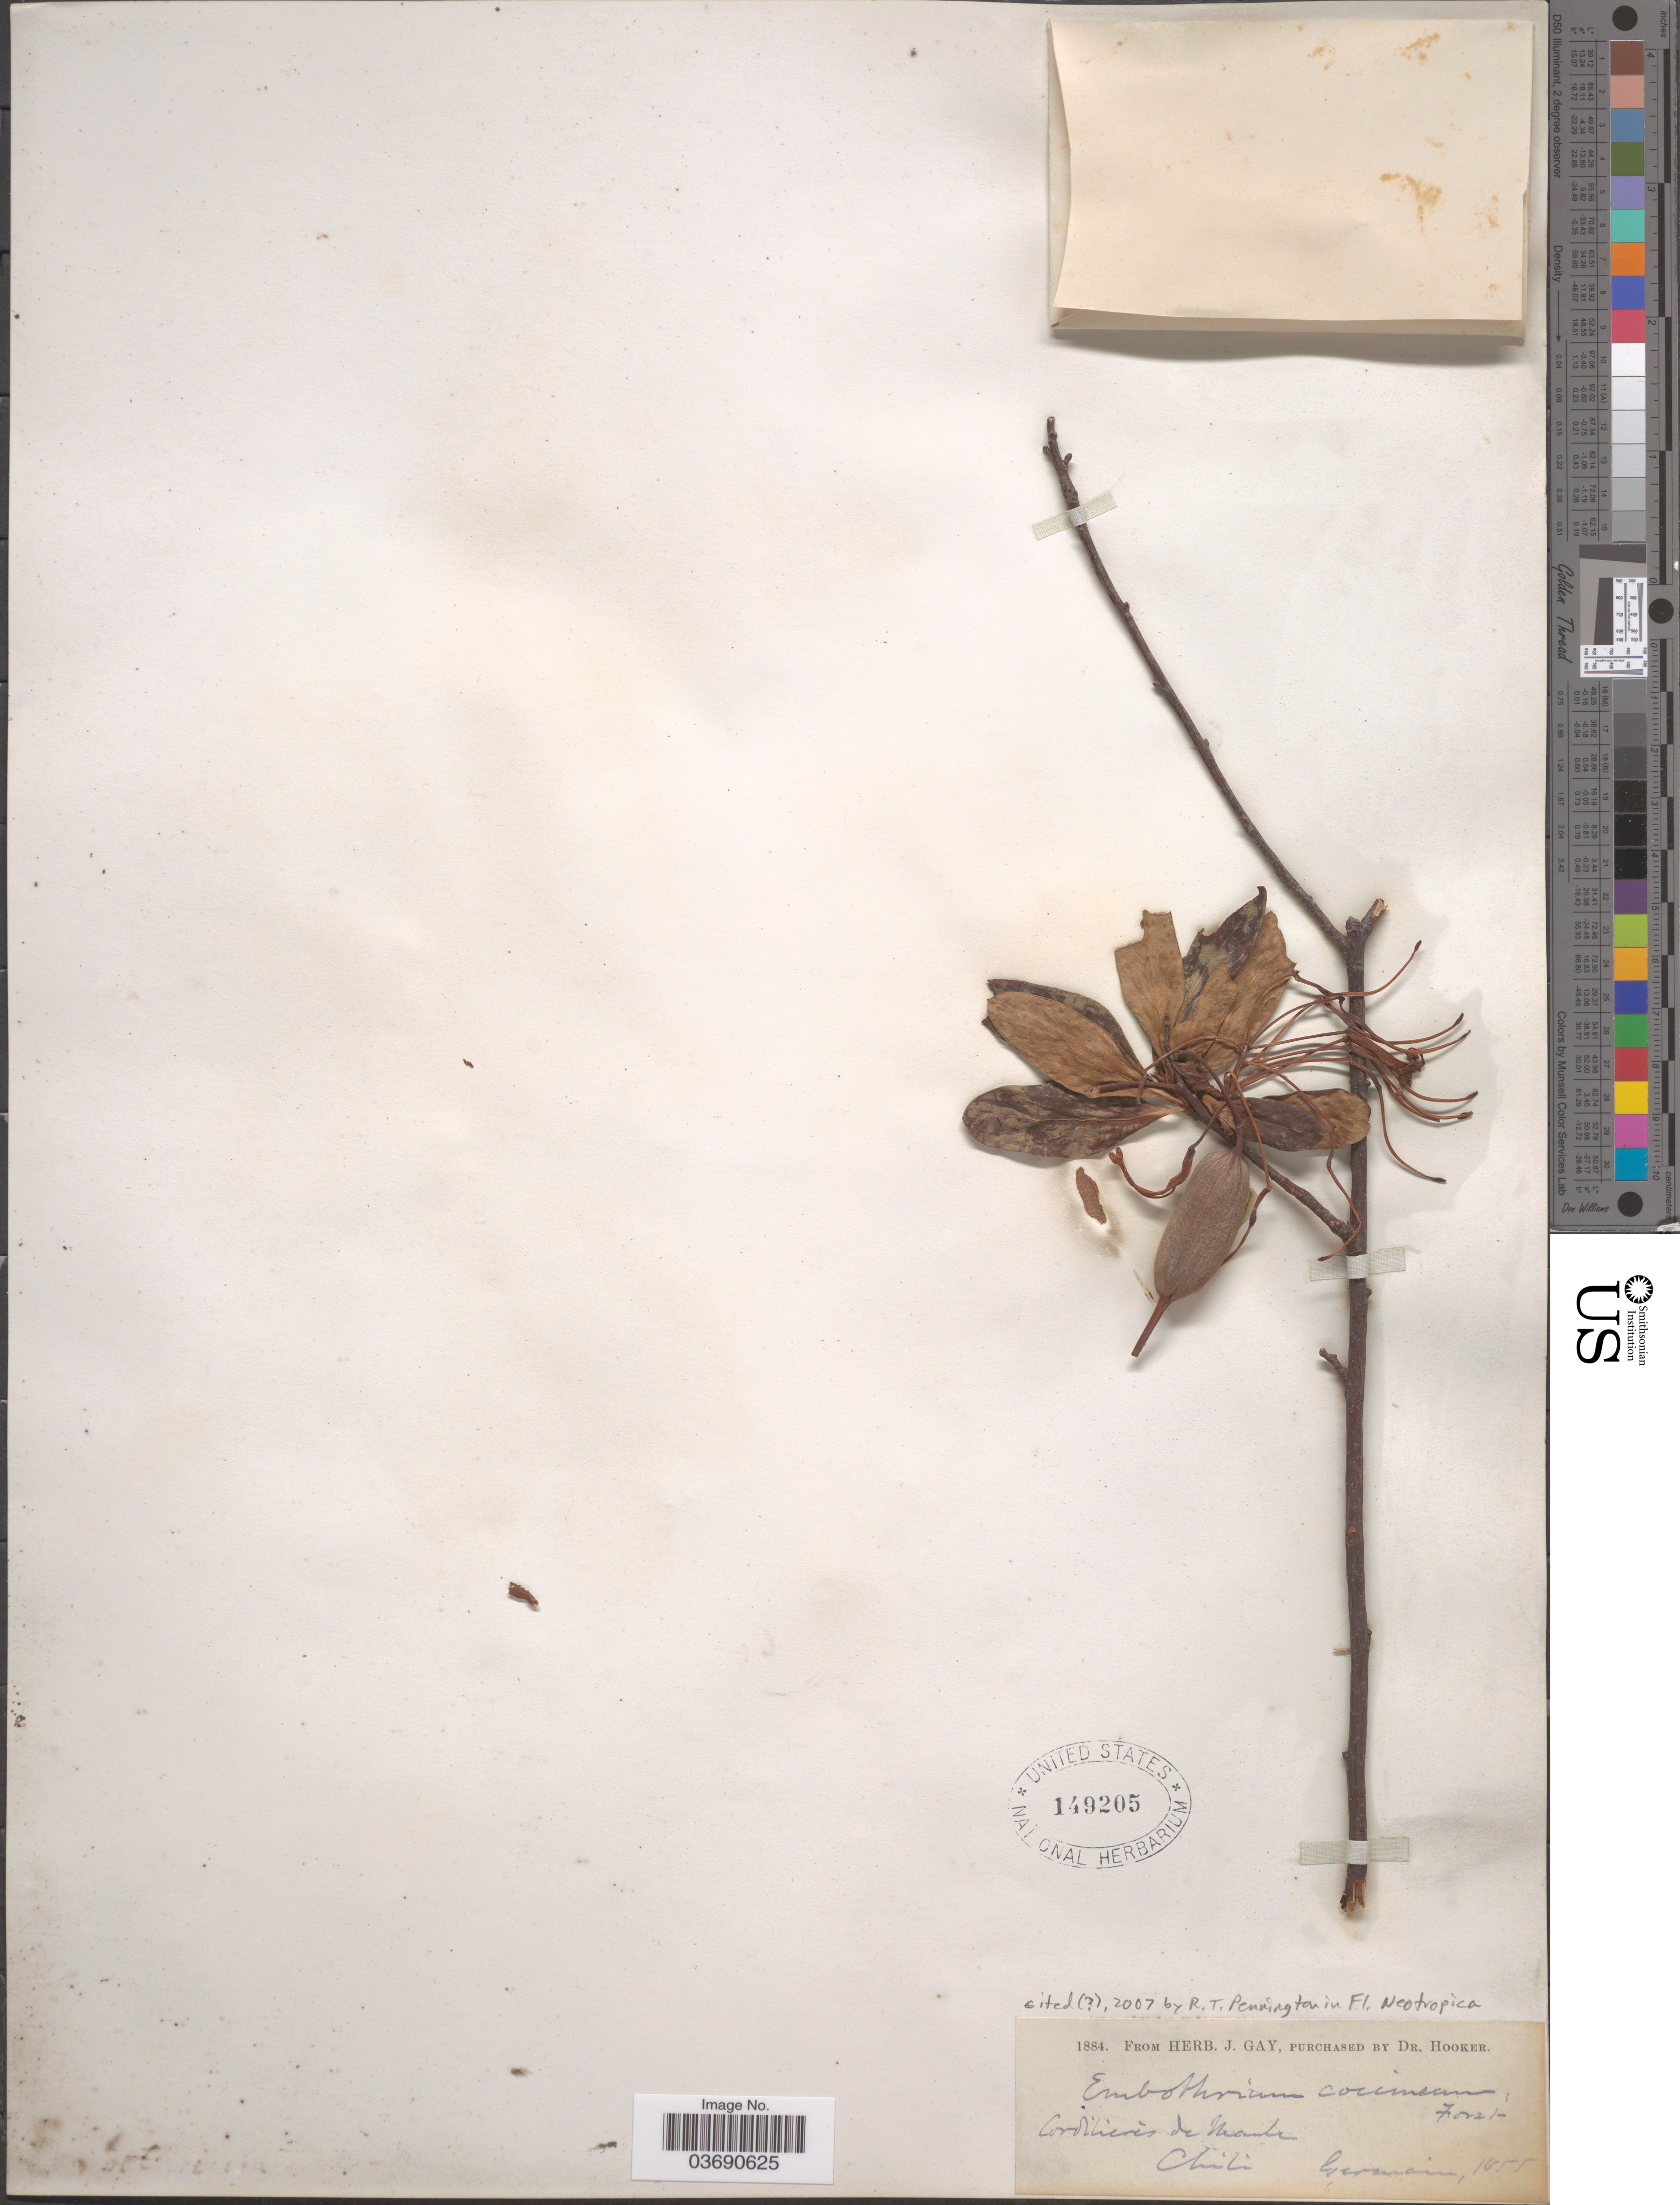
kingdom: Plantae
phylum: Tracheophyta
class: Magnoliopsida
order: Proteales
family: Proteaceae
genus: Embothrium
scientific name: Embothrium coccineum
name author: J.R. Forst. & G. Forst.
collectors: -. Germain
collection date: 1855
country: Chile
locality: Cordilierés de Maule.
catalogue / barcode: US 149205